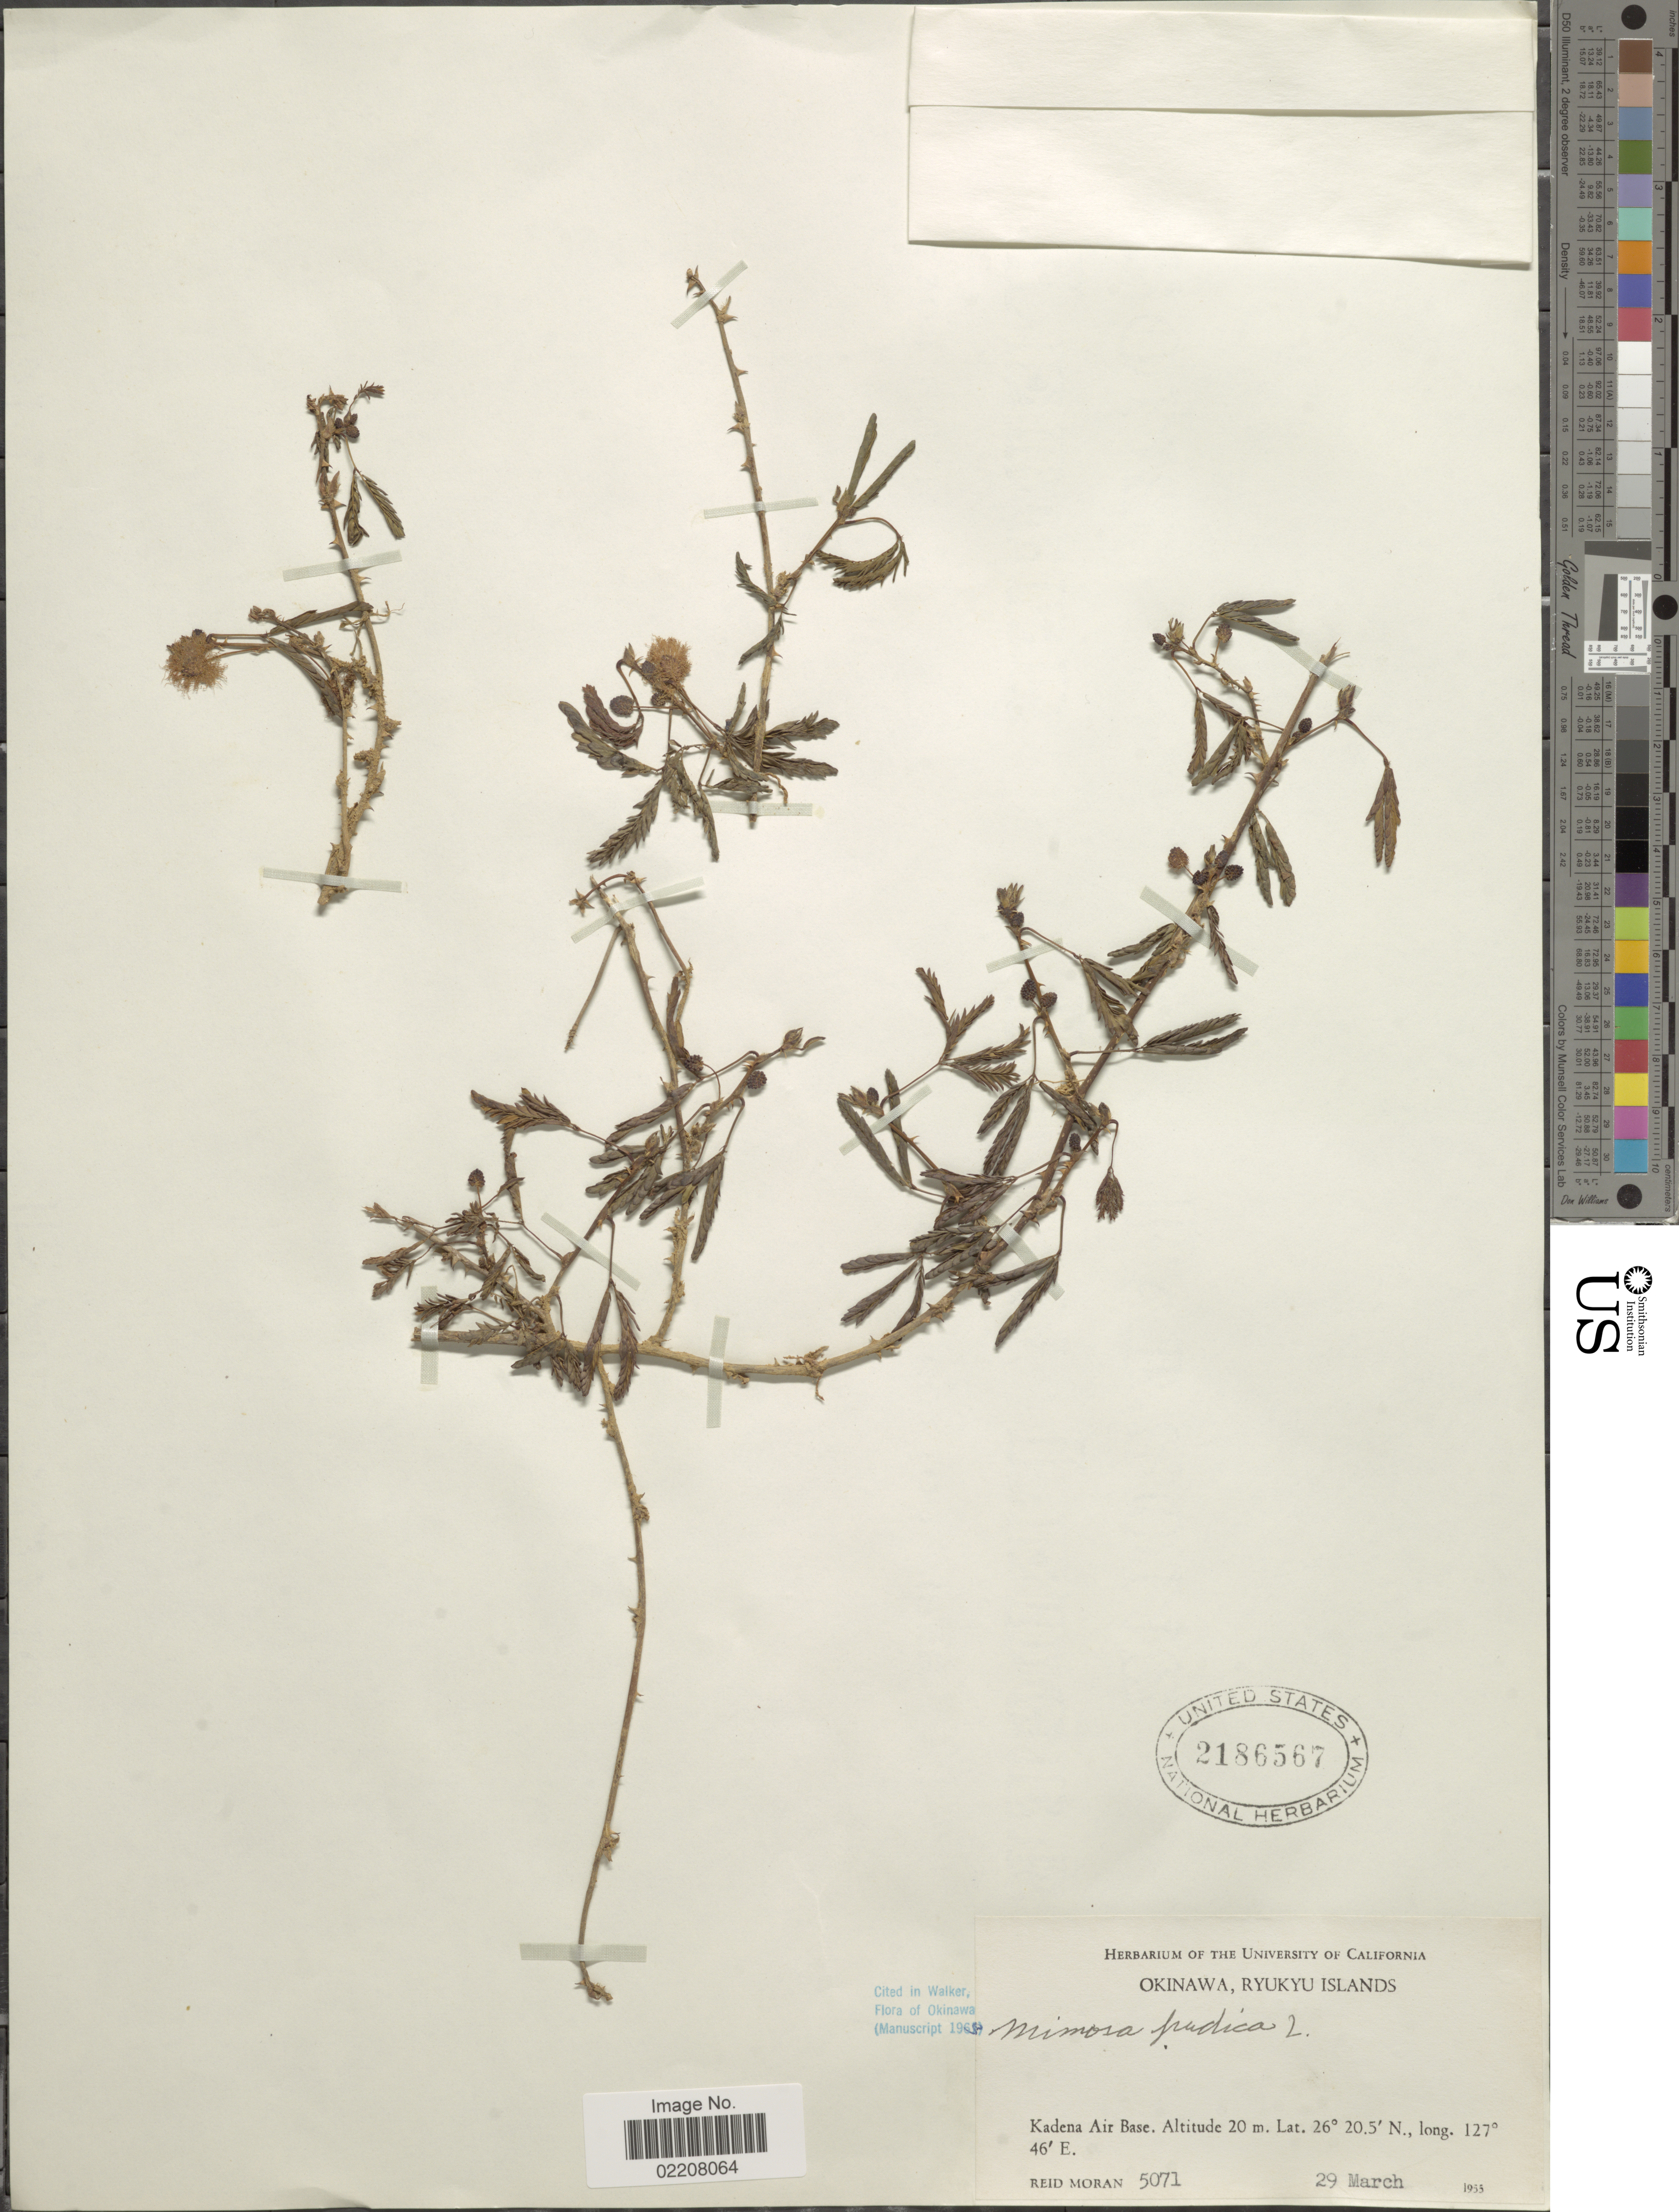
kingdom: Plantae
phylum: Tracheophyta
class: Magnoliopsida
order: Fabales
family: Fabaceae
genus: Mimosa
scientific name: Mimosa pudica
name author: L.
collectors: R. V. Moran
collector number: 5071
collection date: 1955-03-29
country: Japan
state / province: Okinawa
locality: Ryukyu Islands, Kadena Air Base.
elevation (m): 20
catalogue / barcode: US 2186567